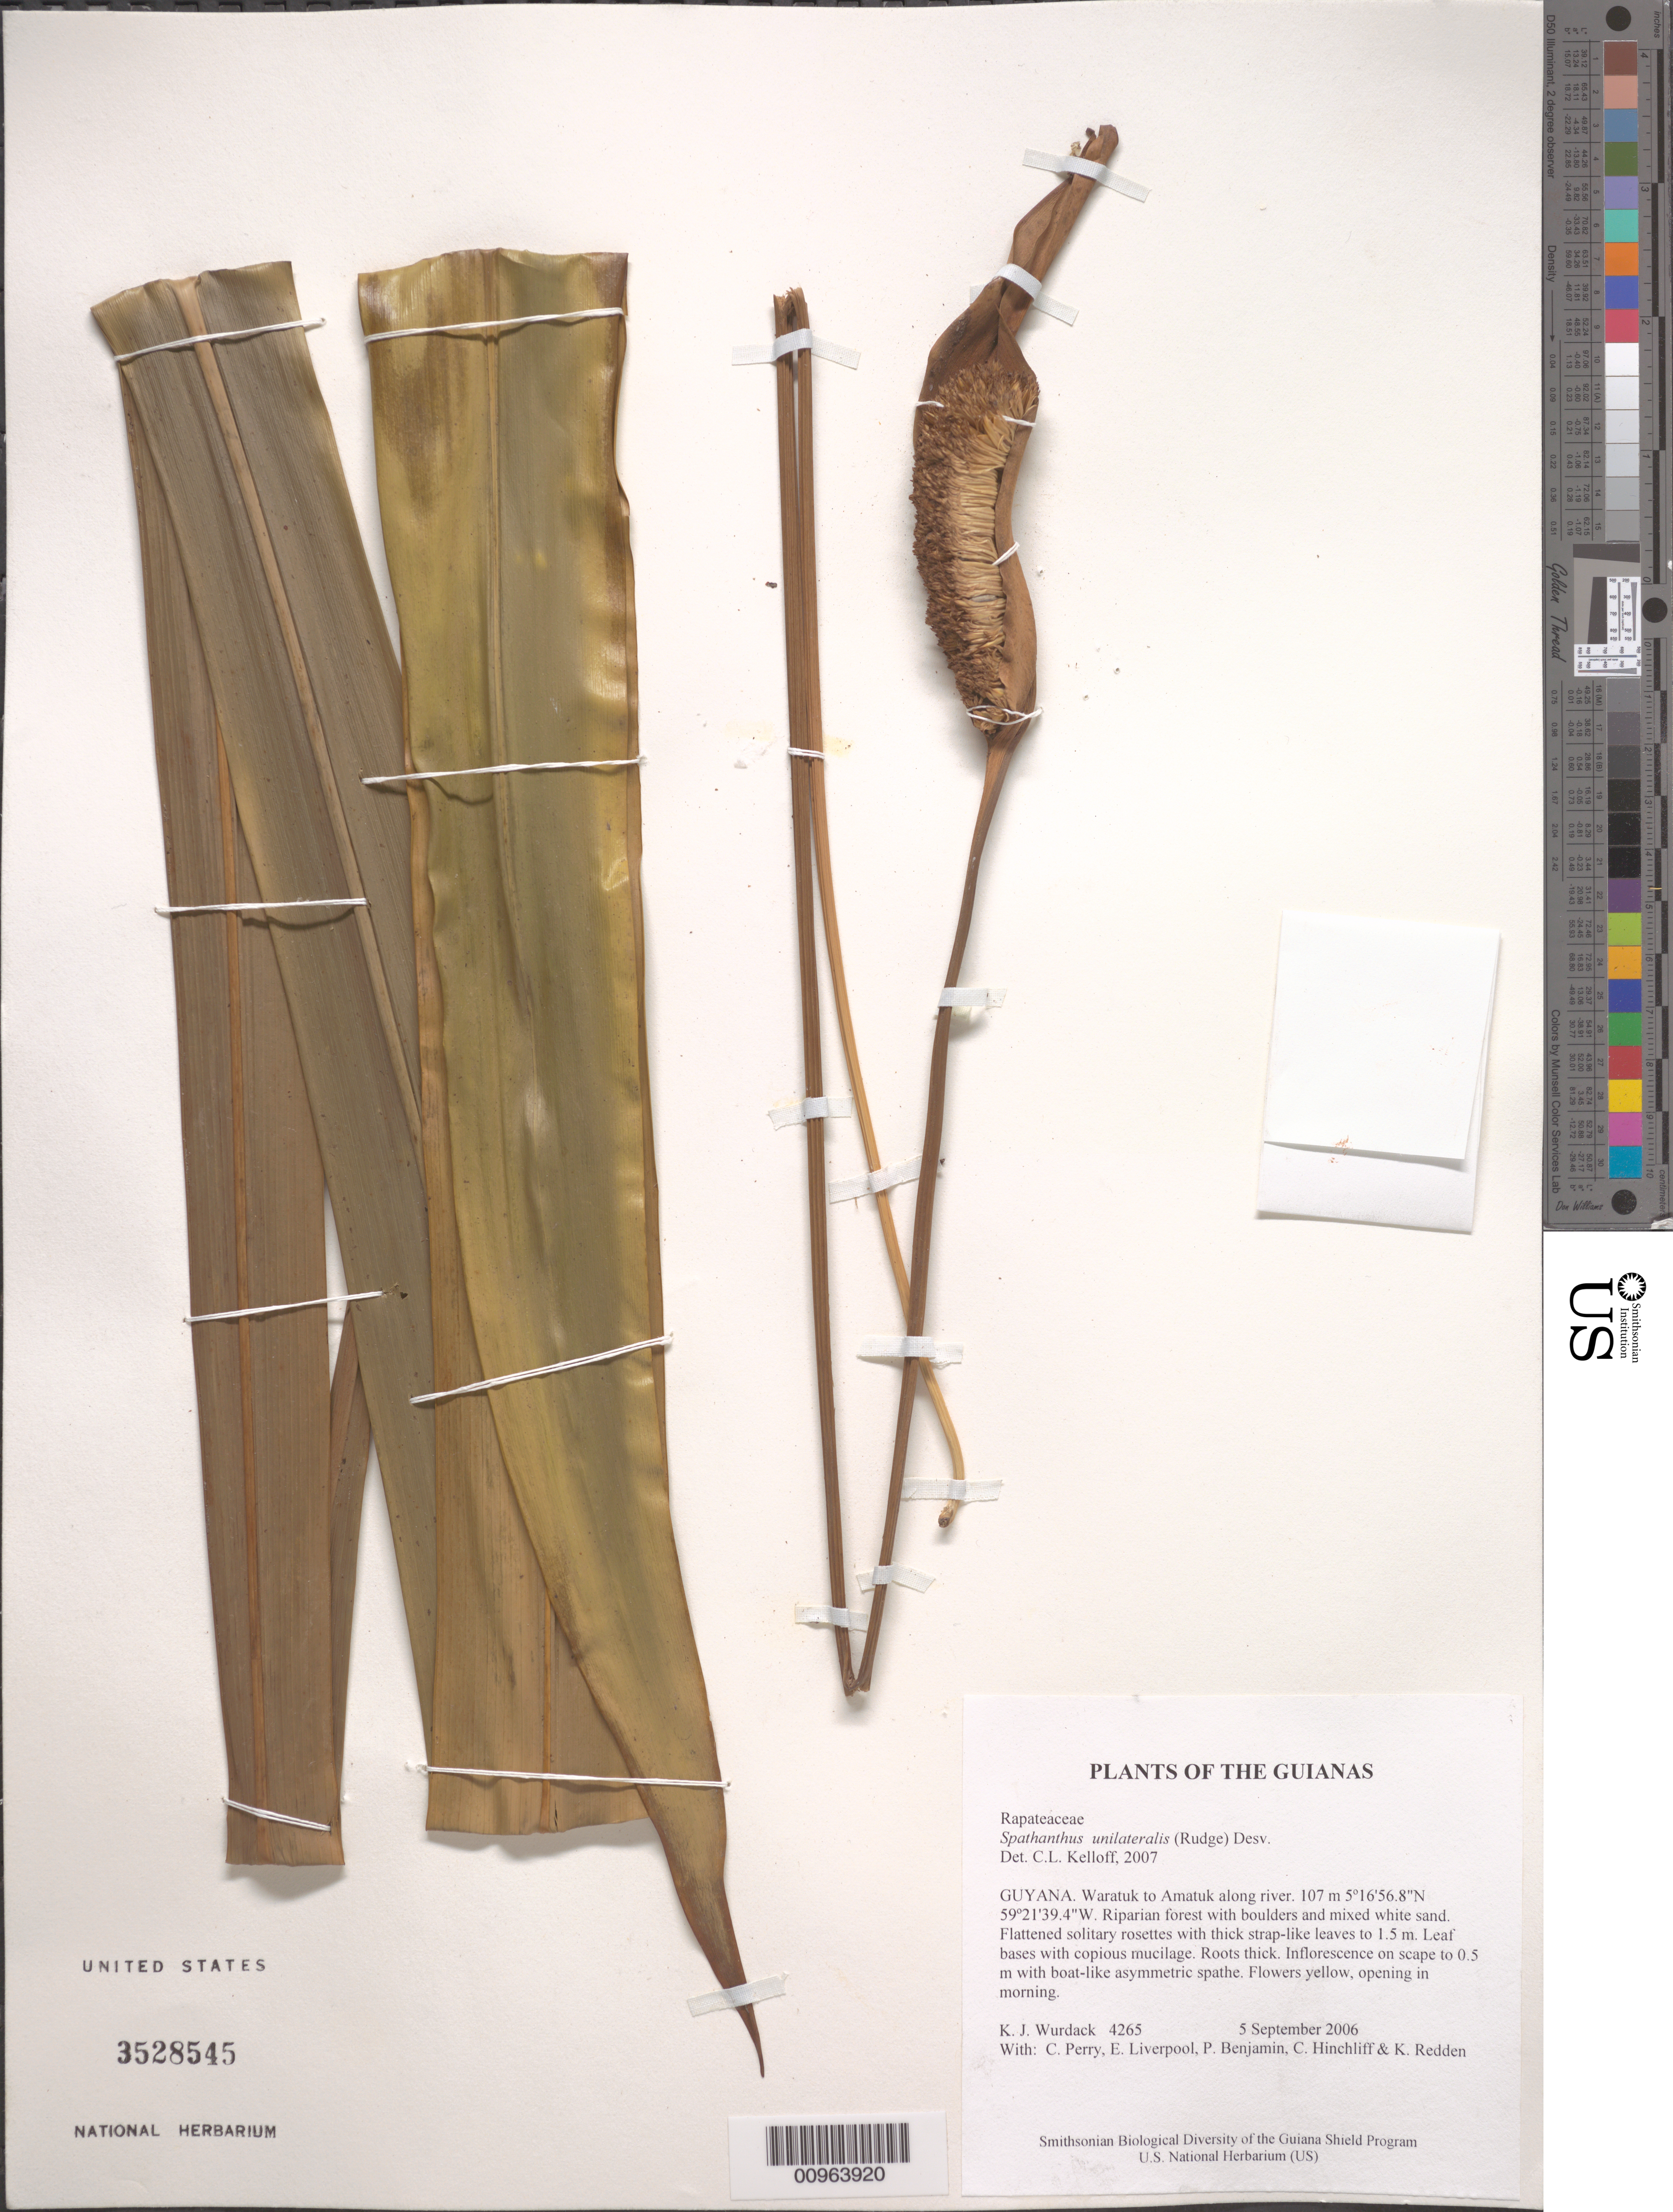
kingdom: Plantae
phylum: Tracheophyta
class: Liliopsida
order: Poales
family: Rapateaceae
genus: Spathanthus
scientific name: Spathanthus unilateralis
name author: (Rudge) Desv.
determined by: Kelloff, Carol L., (US), Smithsonian Institution - National Museum of Natural History (UNITED STATES)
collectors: K. Wurdack, C. Perry, E. Liverpool, P. Benjamin, C. E. Hinchliff & K. M. Redden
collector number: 4265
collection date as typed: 5 September 2006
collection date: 2006-09-05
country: Guyana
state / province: Potaro-Siparuni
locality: Waratuk to Amatuk along river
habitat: Riparian forest with boulders and mixed white sand.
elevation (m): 107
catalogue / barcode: US 3528545